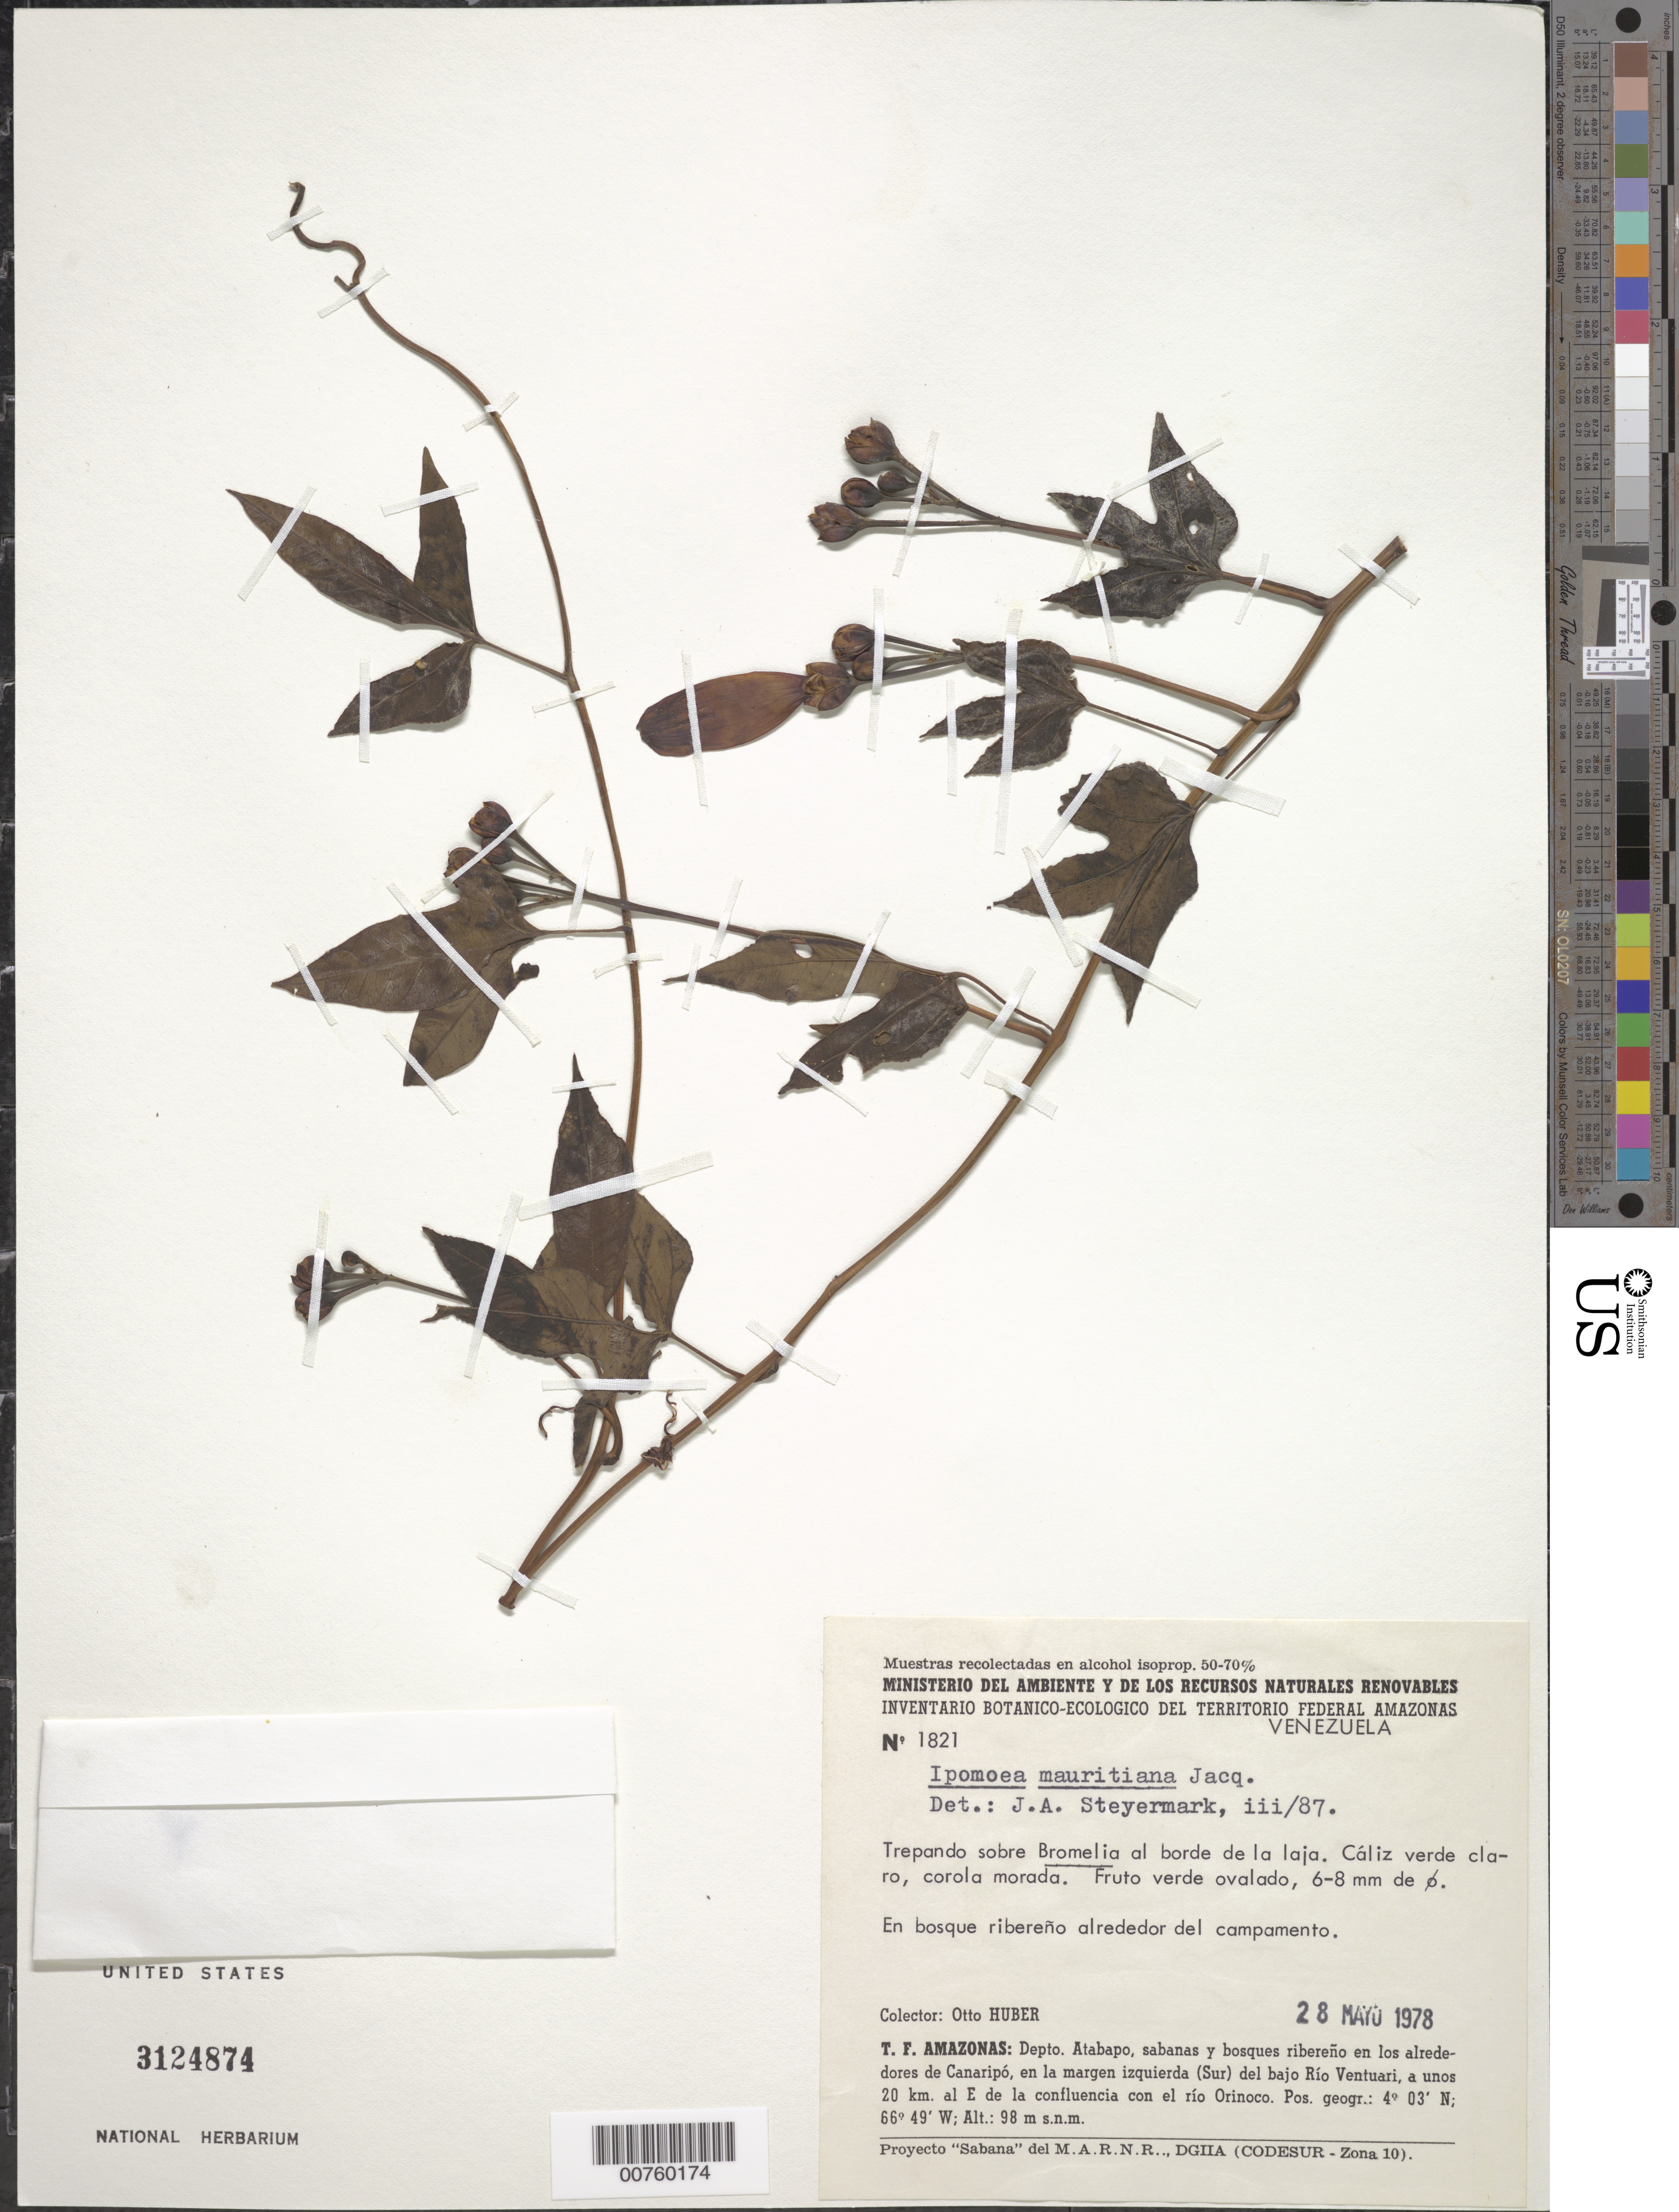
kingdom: Plantae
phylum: Tracheophyta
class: Magnoliopsida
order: Solanales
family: Convolvulaceae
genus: Ipomoea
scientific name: Ipomoea mauritiana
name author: Jacq.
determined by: Steyermark, Julian A., (VEN)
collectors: O. Huber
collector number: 1821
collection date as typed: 28-May-78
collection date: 1978-05-28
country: Venezuela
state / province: Amazonas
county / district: Atabapo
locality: Canaripó, margen izquierdo de Río Ventuari, 20 km E de la confluencia con el Río Orinoco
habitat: Bosque ribereno alredededor del campamento; sobre Bromelia al borde del bosque la laja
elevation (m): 98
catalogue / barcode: US 3124874